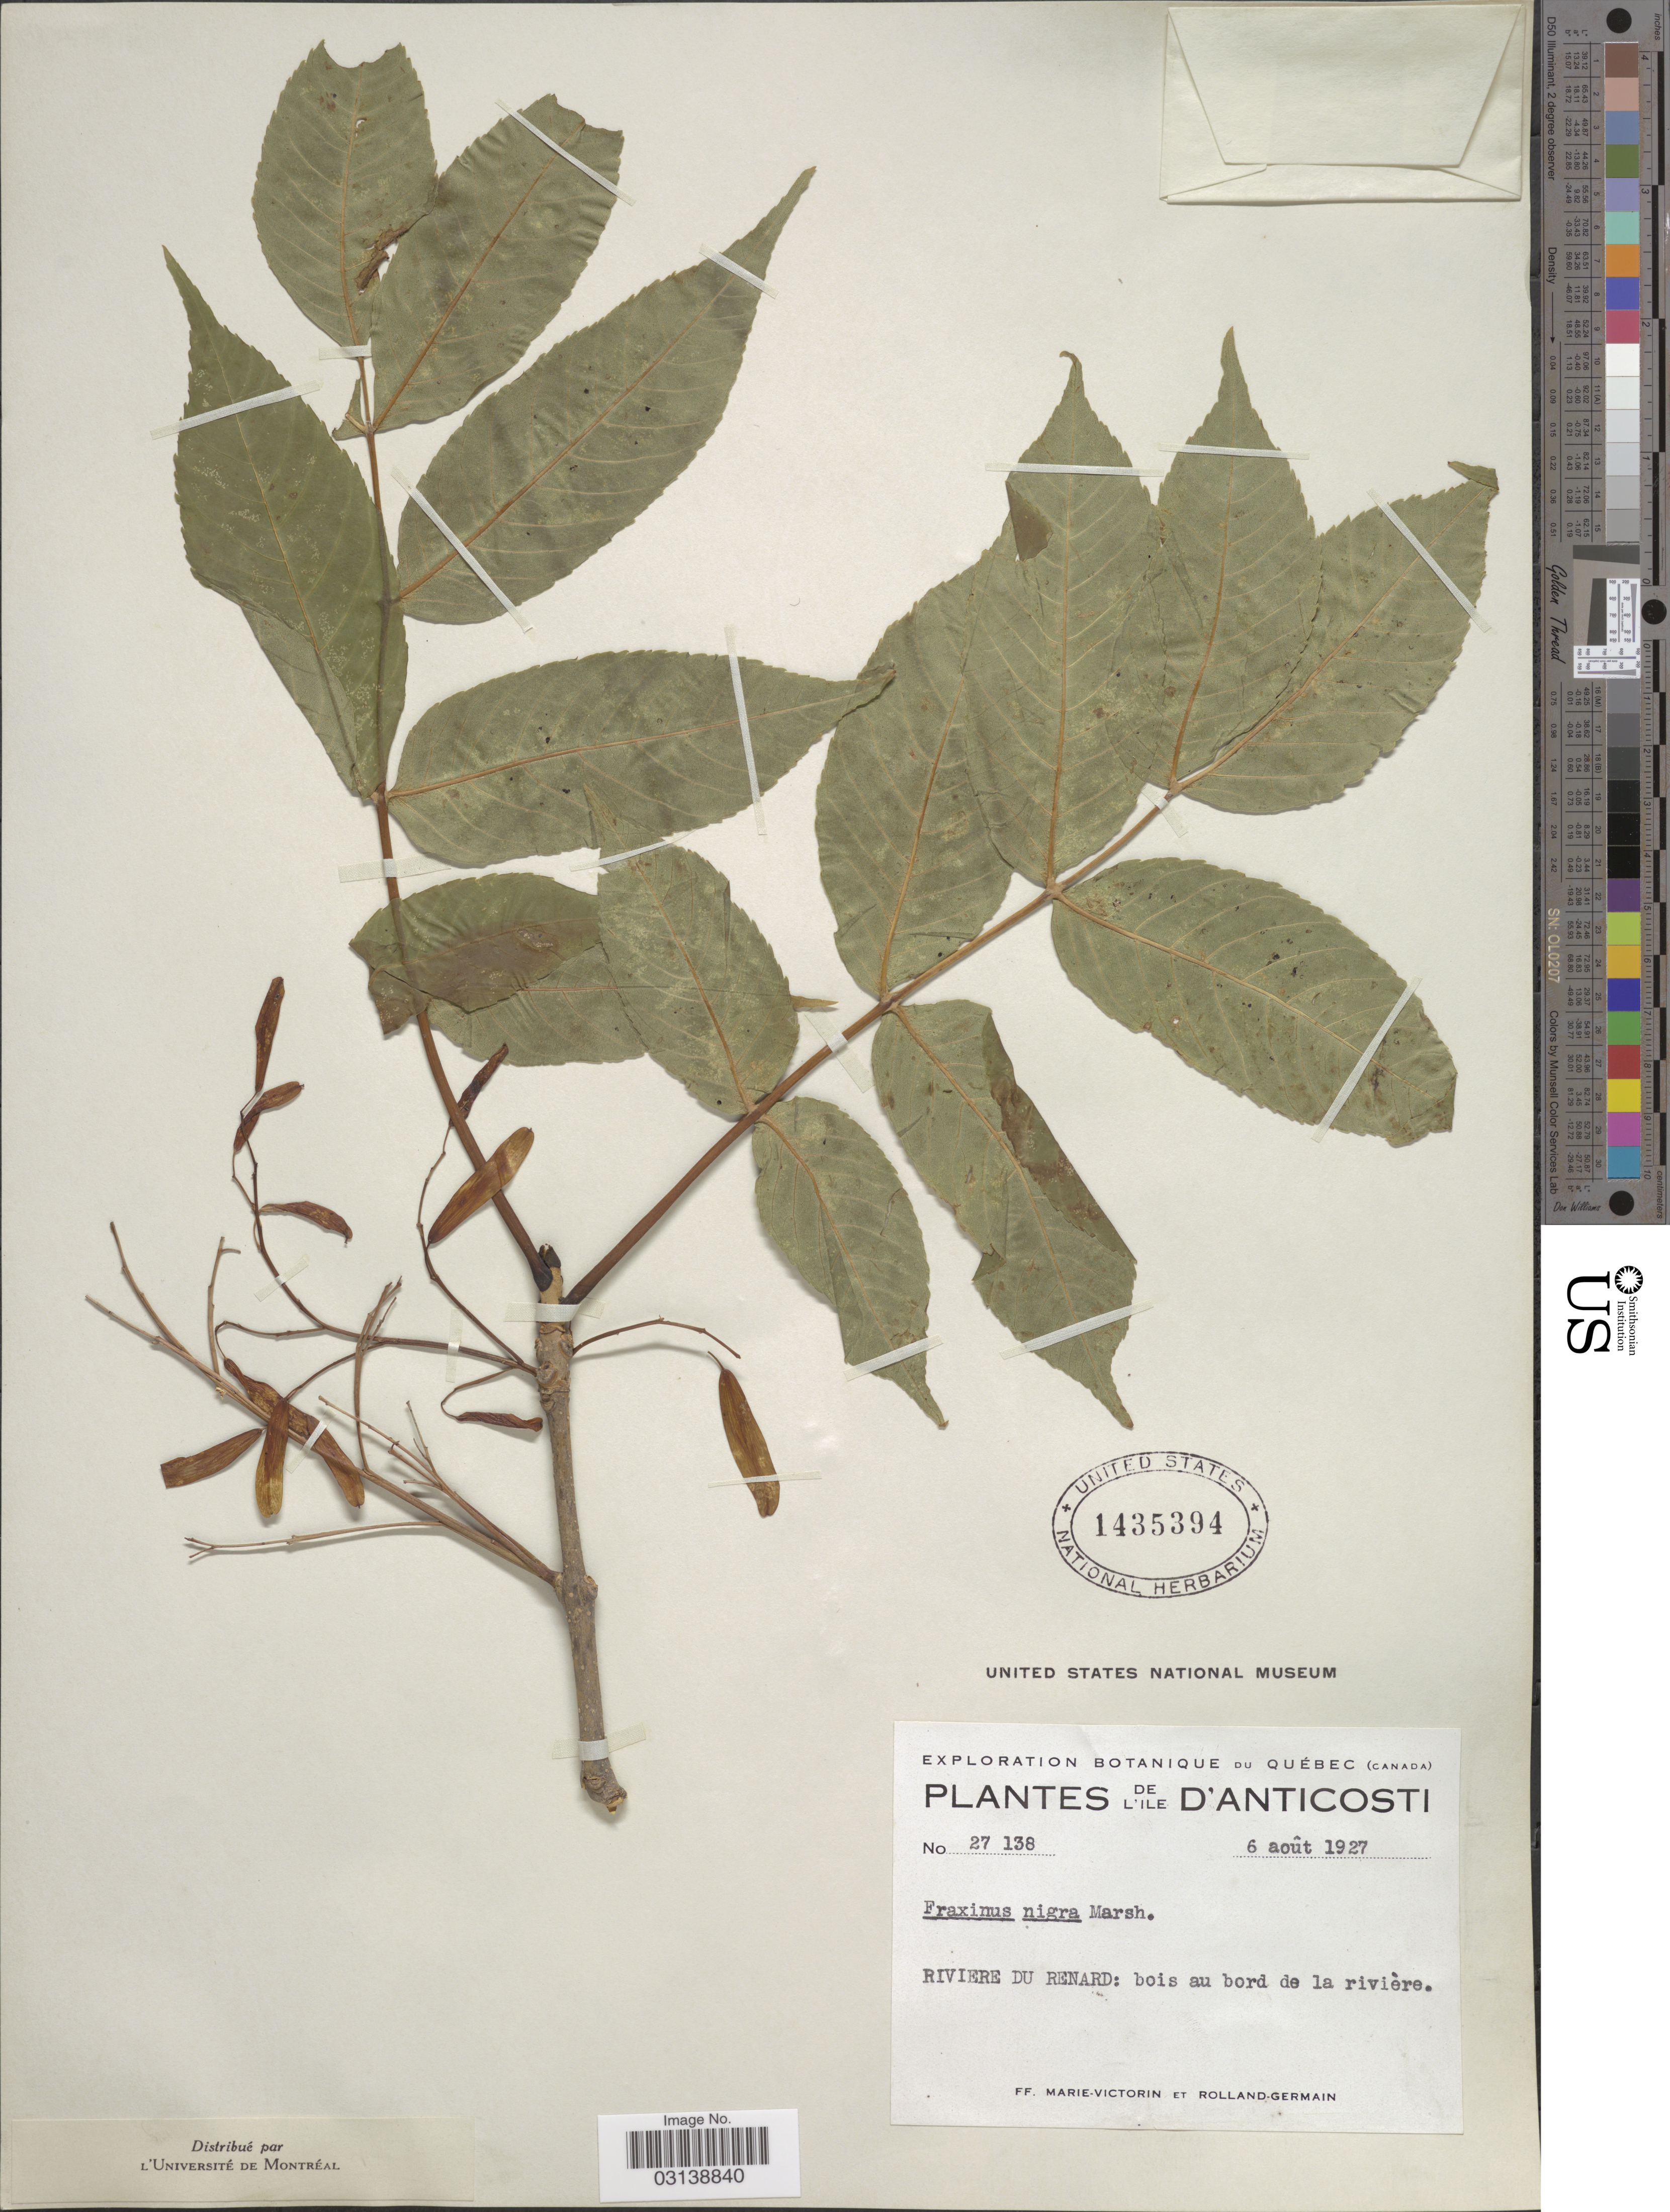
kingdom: Plantae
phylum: Tracheophyta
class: Magnoliopsida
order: Lamiales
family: Oleaceae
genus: Fraxinus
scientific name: Fraxinus nigra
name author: Marshall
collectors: F. Marie-Victorin & Rolland-Germain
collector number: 27138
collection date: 1927-08-06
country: Canada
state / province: Quebec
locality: De L'Ile D'Anticosti. Riviere du Renard: bois au bord de la rivière.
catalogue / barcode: US 1435394